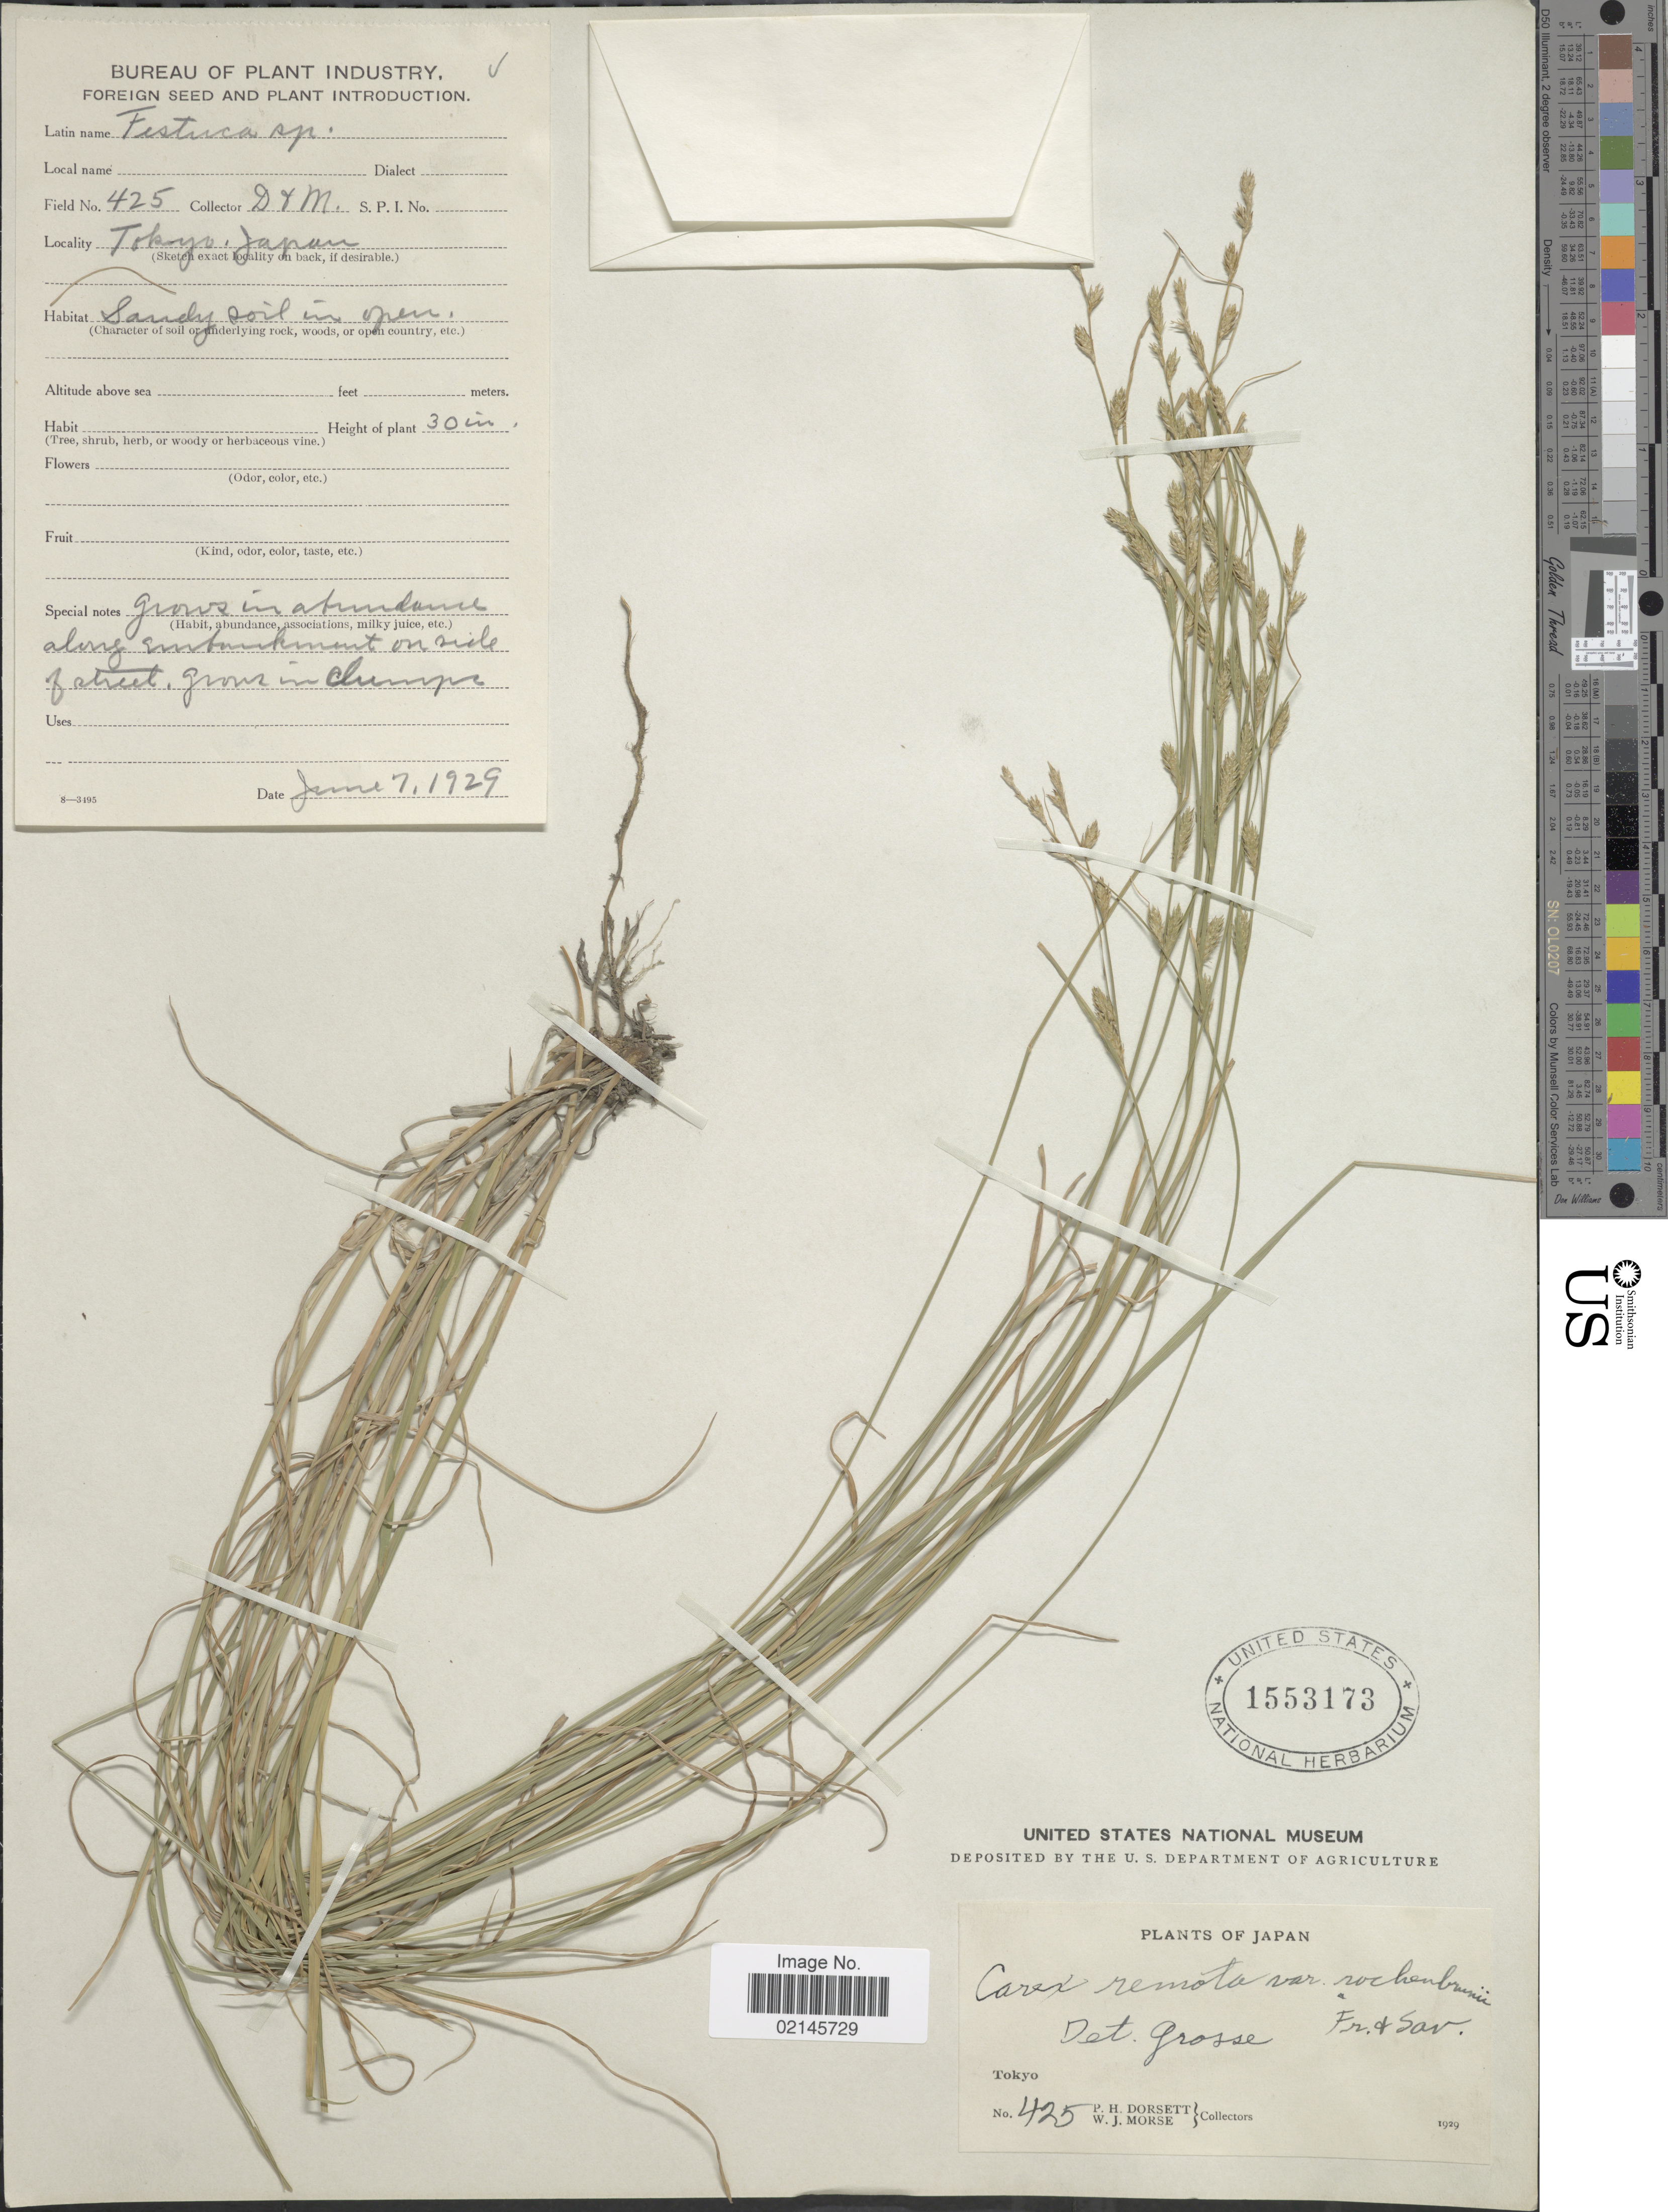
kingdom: Plantae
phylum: Tracheophyta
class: Liliopsida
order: Poales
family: Cyperaceae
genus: Carex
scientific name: Carex remota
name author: L.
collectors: J. Dorsett & W. J. Morse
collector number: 425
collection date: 1929-06-07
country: Japan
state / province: Tokyo, Federal City of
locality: Tokyo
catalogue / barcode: US 1553173